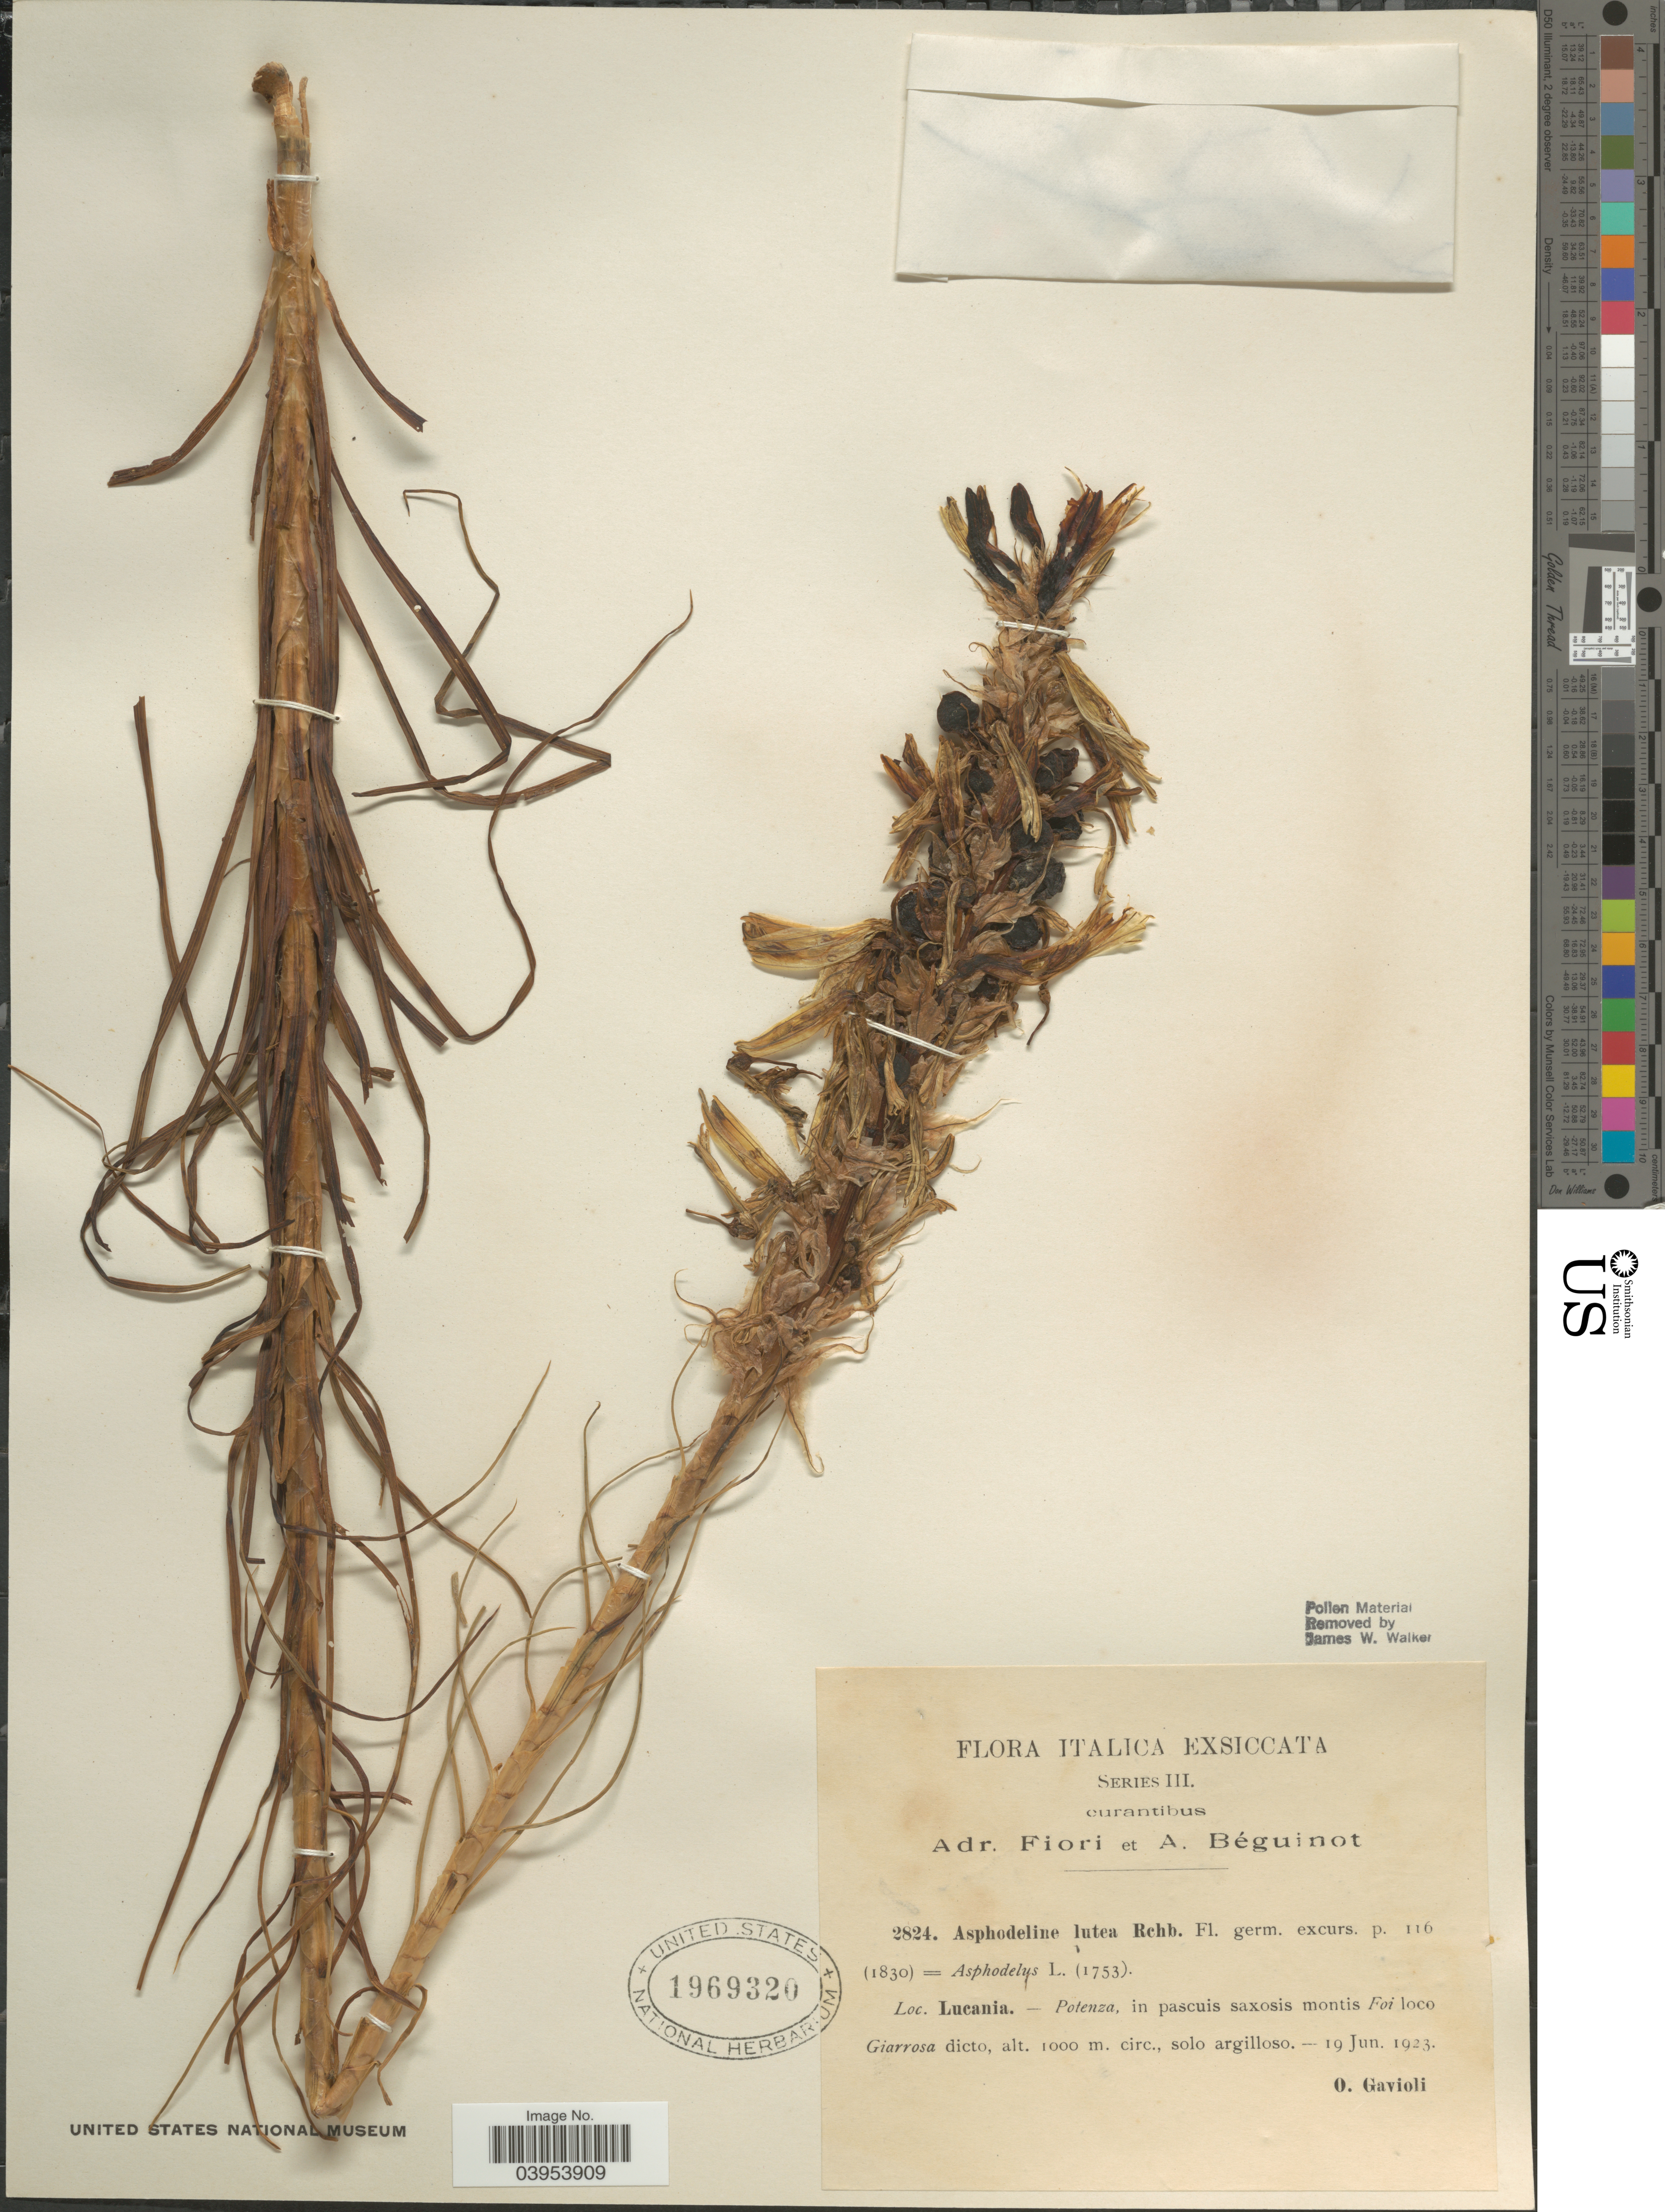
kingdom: Plantae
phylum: Tracheophyta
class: Liliopsida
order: Asparagales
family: Asphodelaceae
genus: Asphodeline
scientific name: Asphodeline lutea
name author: Rchb.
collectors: O. Gavioli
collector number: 2824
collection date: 1923-06-19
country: Italy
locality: Lucania. - Potenza, in pascuis saxosis montis Foi loco Giarrosa dicto.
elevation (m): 1000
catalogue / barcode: US 1969320